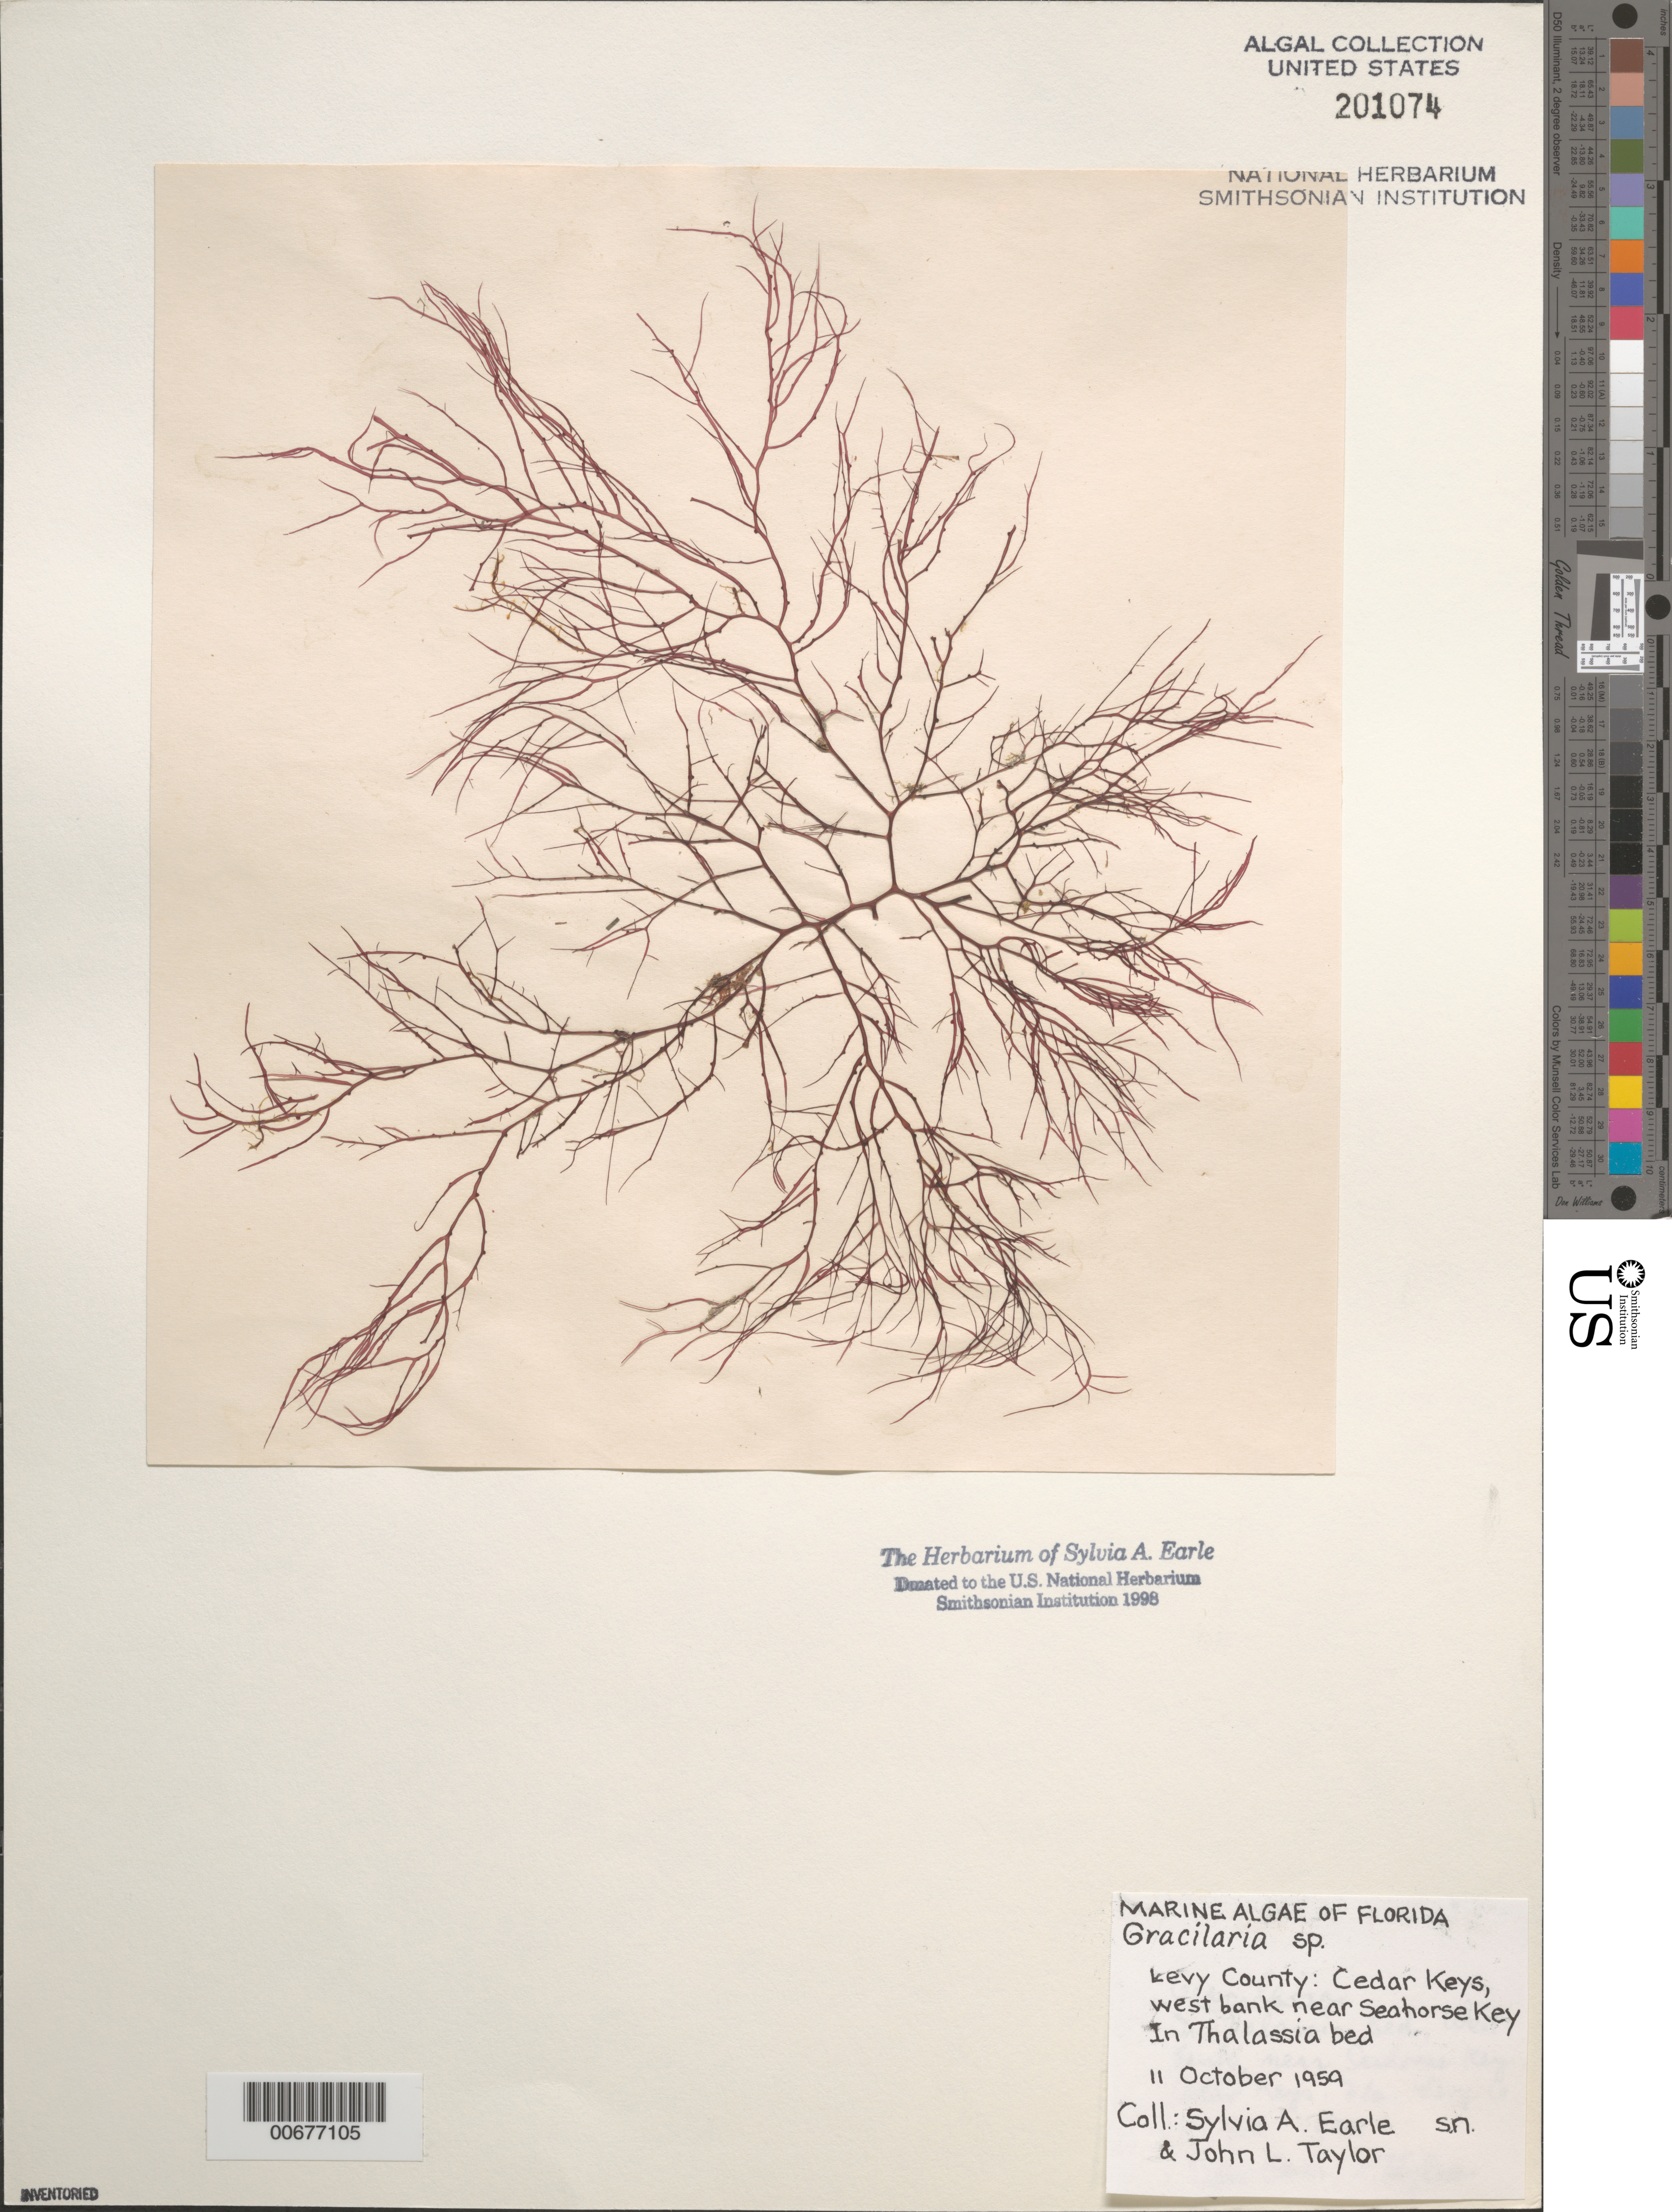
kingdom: Plantae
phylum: Rhodophyta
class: Florideophyceae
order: Gracilariales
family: Gracilariaceae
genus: Gracilaria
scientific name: Gracilaria sp.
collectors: S. A. Earle & J. L. Taylor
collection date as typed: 11 Oct 1959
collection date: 1959-10-11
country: United States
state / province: Florida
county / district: Levy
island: Seahorse Key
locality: West Bank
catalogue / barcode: US 201074